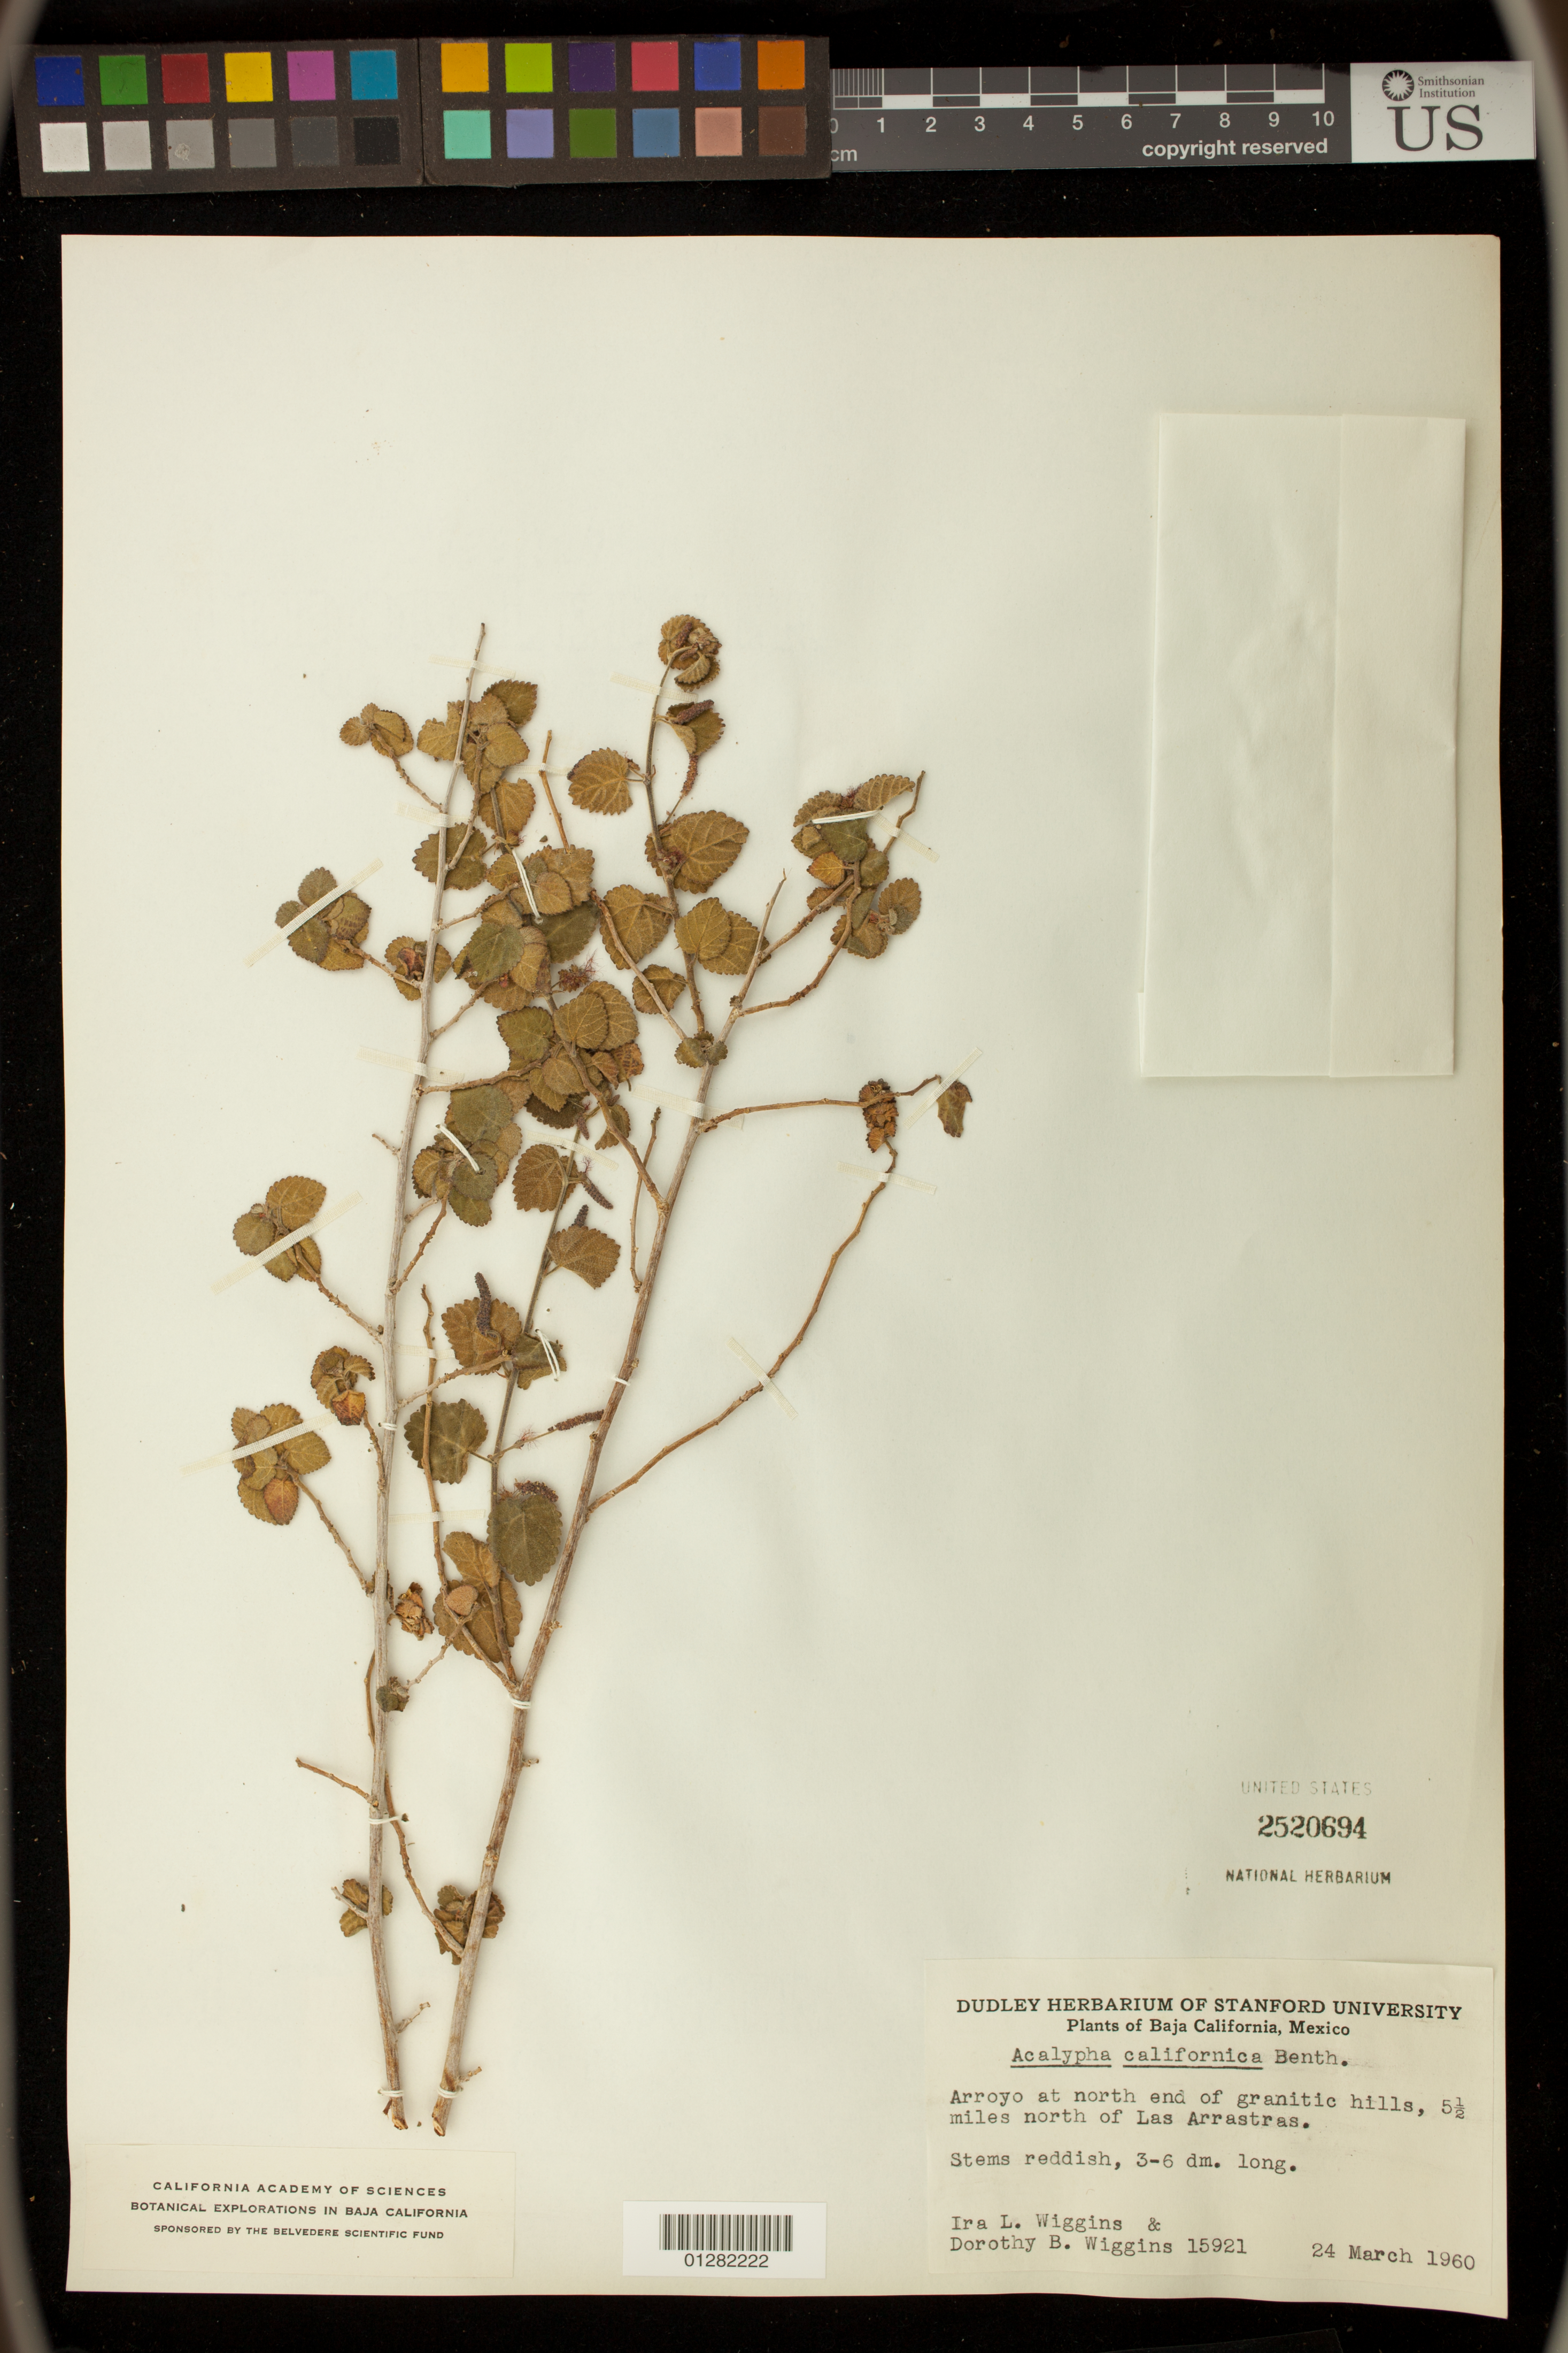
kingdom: Plantae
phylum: Tracheophyta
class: Magnoliopsida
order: Malpighiales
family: Euphorbiaceae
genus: Acalypha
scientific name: Acalypha californica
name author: Benth.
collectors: G. B. Hinton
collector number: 15921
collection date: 1960-03-24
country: Mexico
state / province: Baja California Norte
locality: Arroyo at north end of granitic hills, 5 1/2 miles north of Las Arrastras.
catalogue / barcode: US 2520694